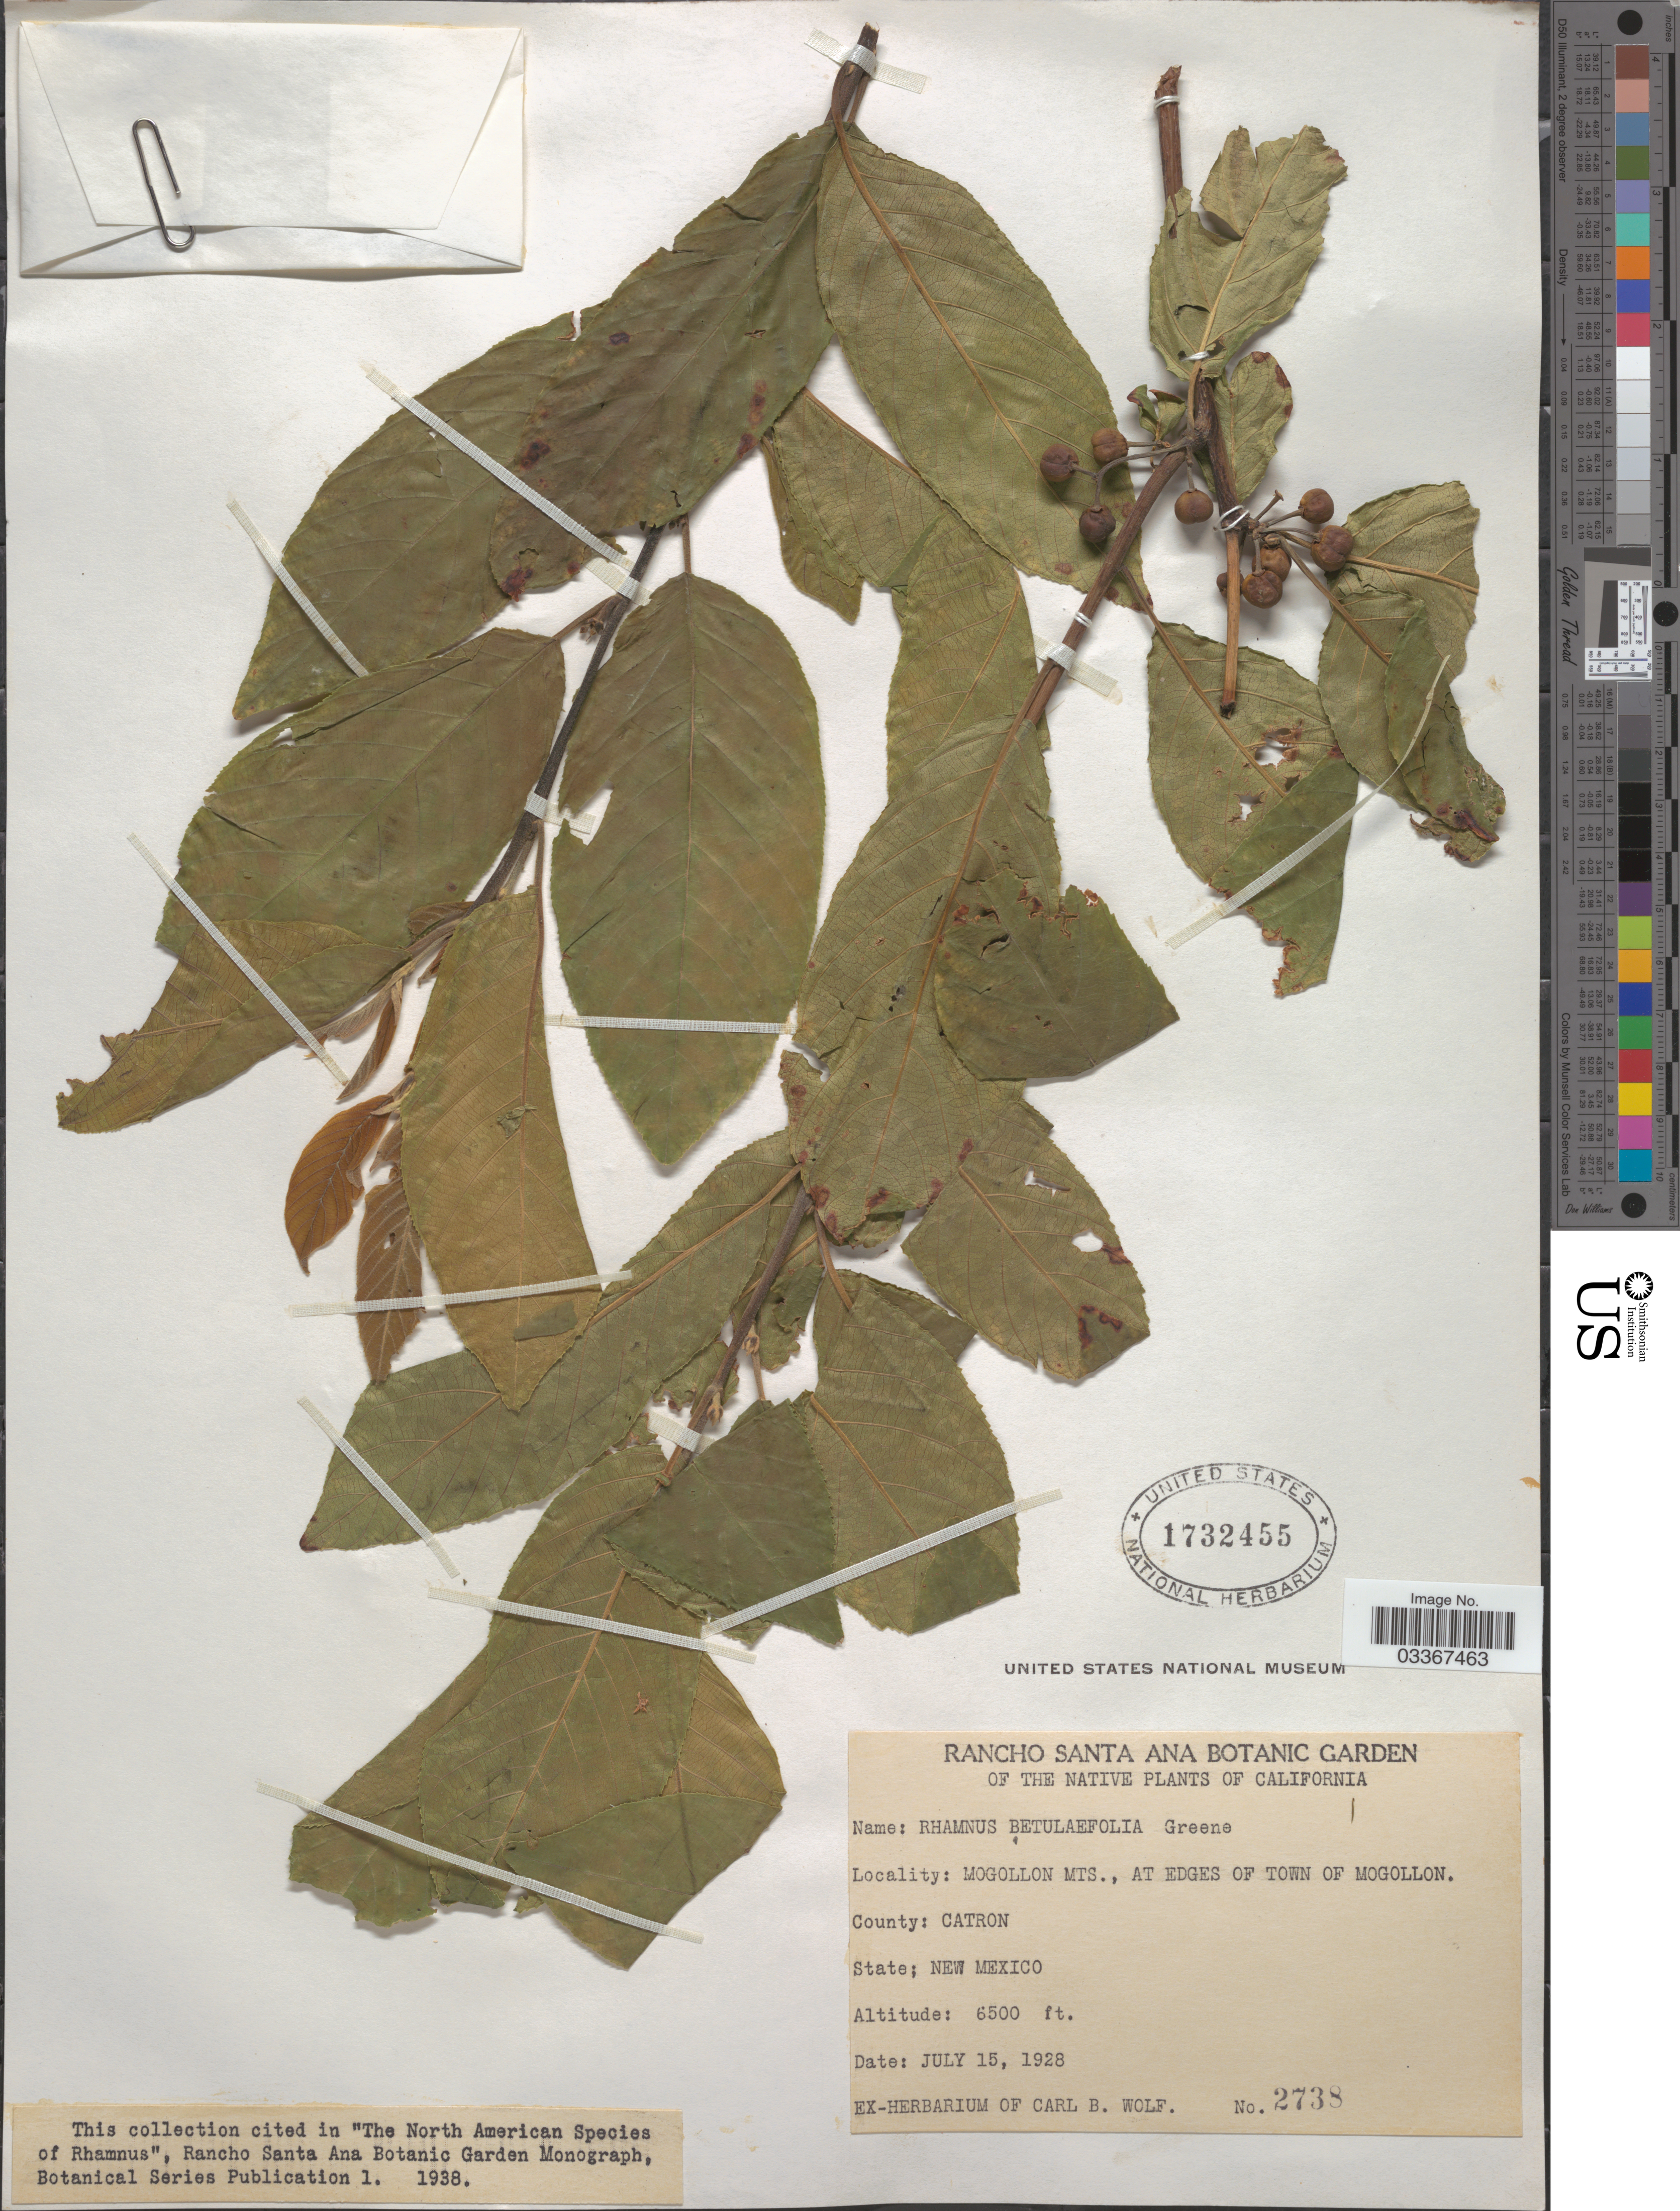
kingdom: Plantae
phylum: Tracheophyta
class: Magnoliopsida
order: Rosales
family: Rhamnaceae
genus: Frangula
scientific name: Frangula betulifolia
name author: (Greene) Grubov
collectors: ex herb. Carl B. Wolf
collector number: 2738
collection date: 1928-07-15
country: United States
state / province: New Mexico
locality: Mogollon Mts., at edges of Town of Mogollon. County: Catron.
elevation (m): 1981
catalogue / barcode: US 1732455